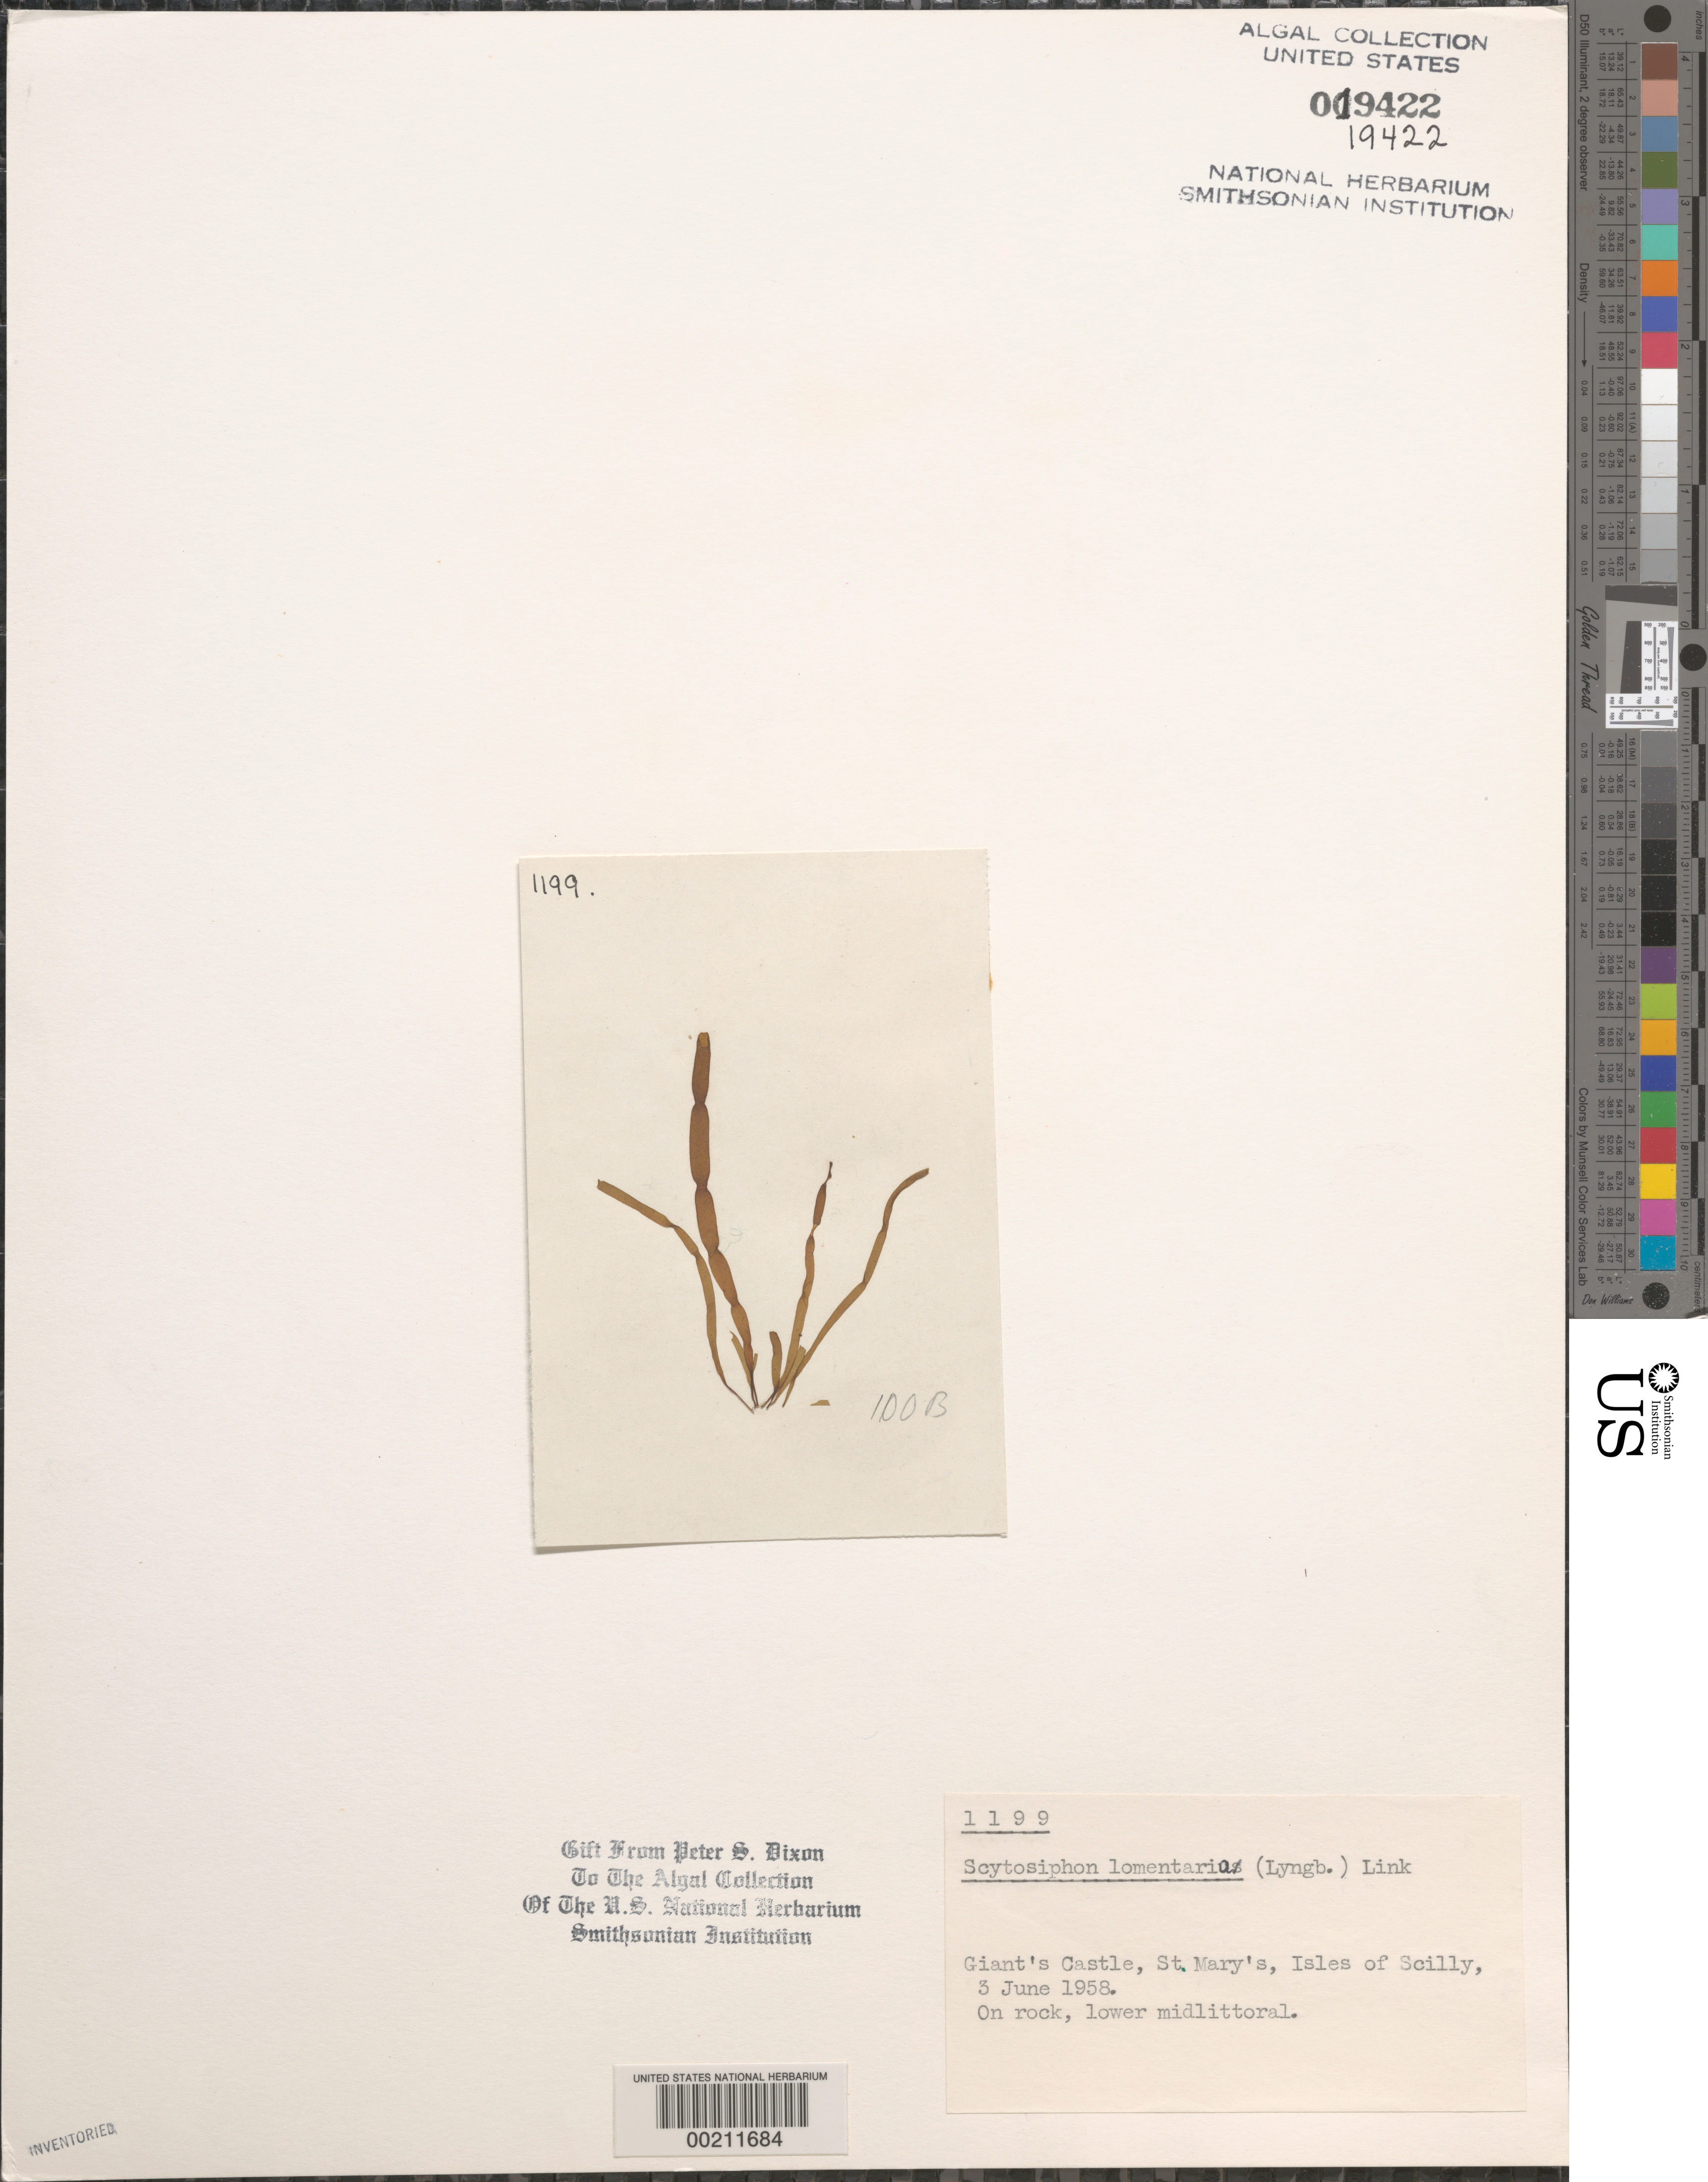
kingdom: Chromista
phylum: Ochrophyta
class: Phaeophyceae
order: Scytosiphonales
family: Scytosiphonaceae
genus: Scytosiphon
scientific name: Scytosiphon lomentaria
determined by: Dixon, P. S.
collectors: P. S. Dixon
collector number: PSD 1199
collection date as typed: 03 Jun 1958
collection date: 1958-06-03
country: United Kingdom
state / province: England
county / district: Council of the Isles of Scilly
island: St. Mary's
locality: Giant's Castle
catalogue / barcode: US 19422